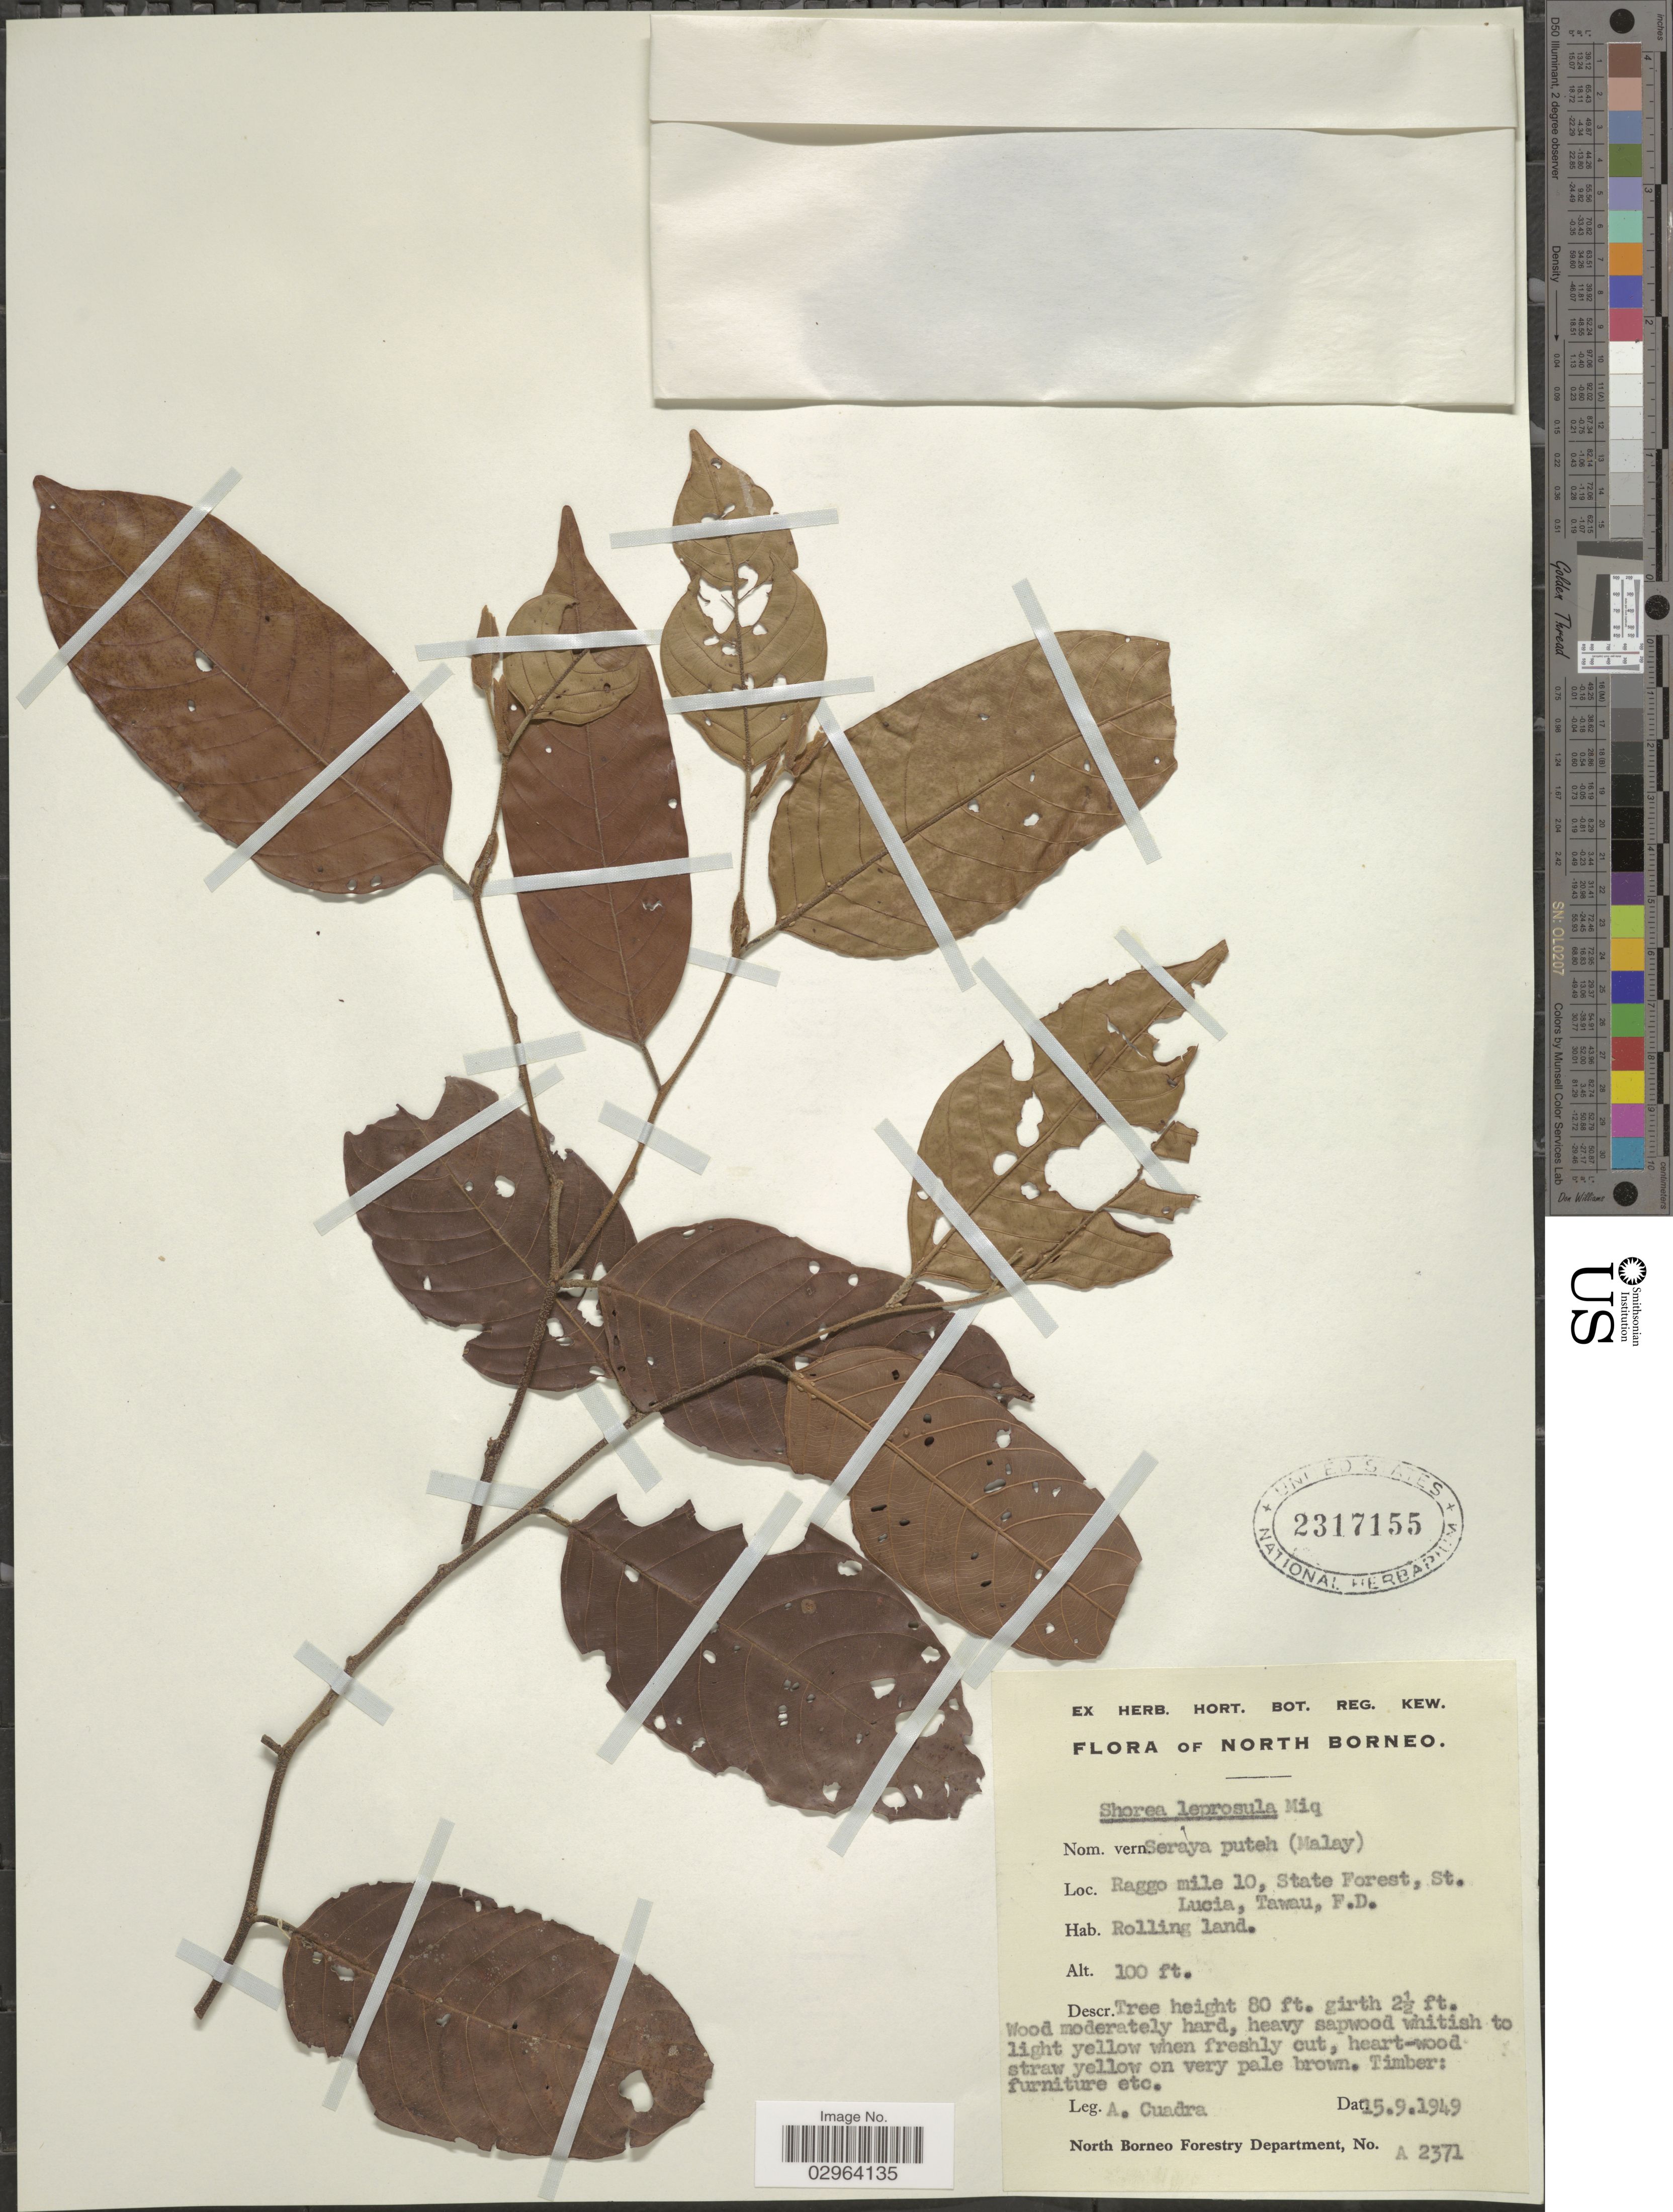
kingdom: Plantae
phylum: Tracheophyta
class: Magnoliopsida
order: Malvales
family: Dipterocarpaceae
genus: Rubroshorea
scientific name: Rubroshorea leprosula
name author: (Miq.) P.S. Ashton & J. Heck.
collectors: A. Cuadra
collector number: A 2371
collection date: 1949-09-15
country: Malaysia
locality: North Borneo. Raggo mile 10, State Forest, St. Lucia, Tawau, F.D. Rolling land.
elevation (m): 30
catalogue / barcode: US 2317155